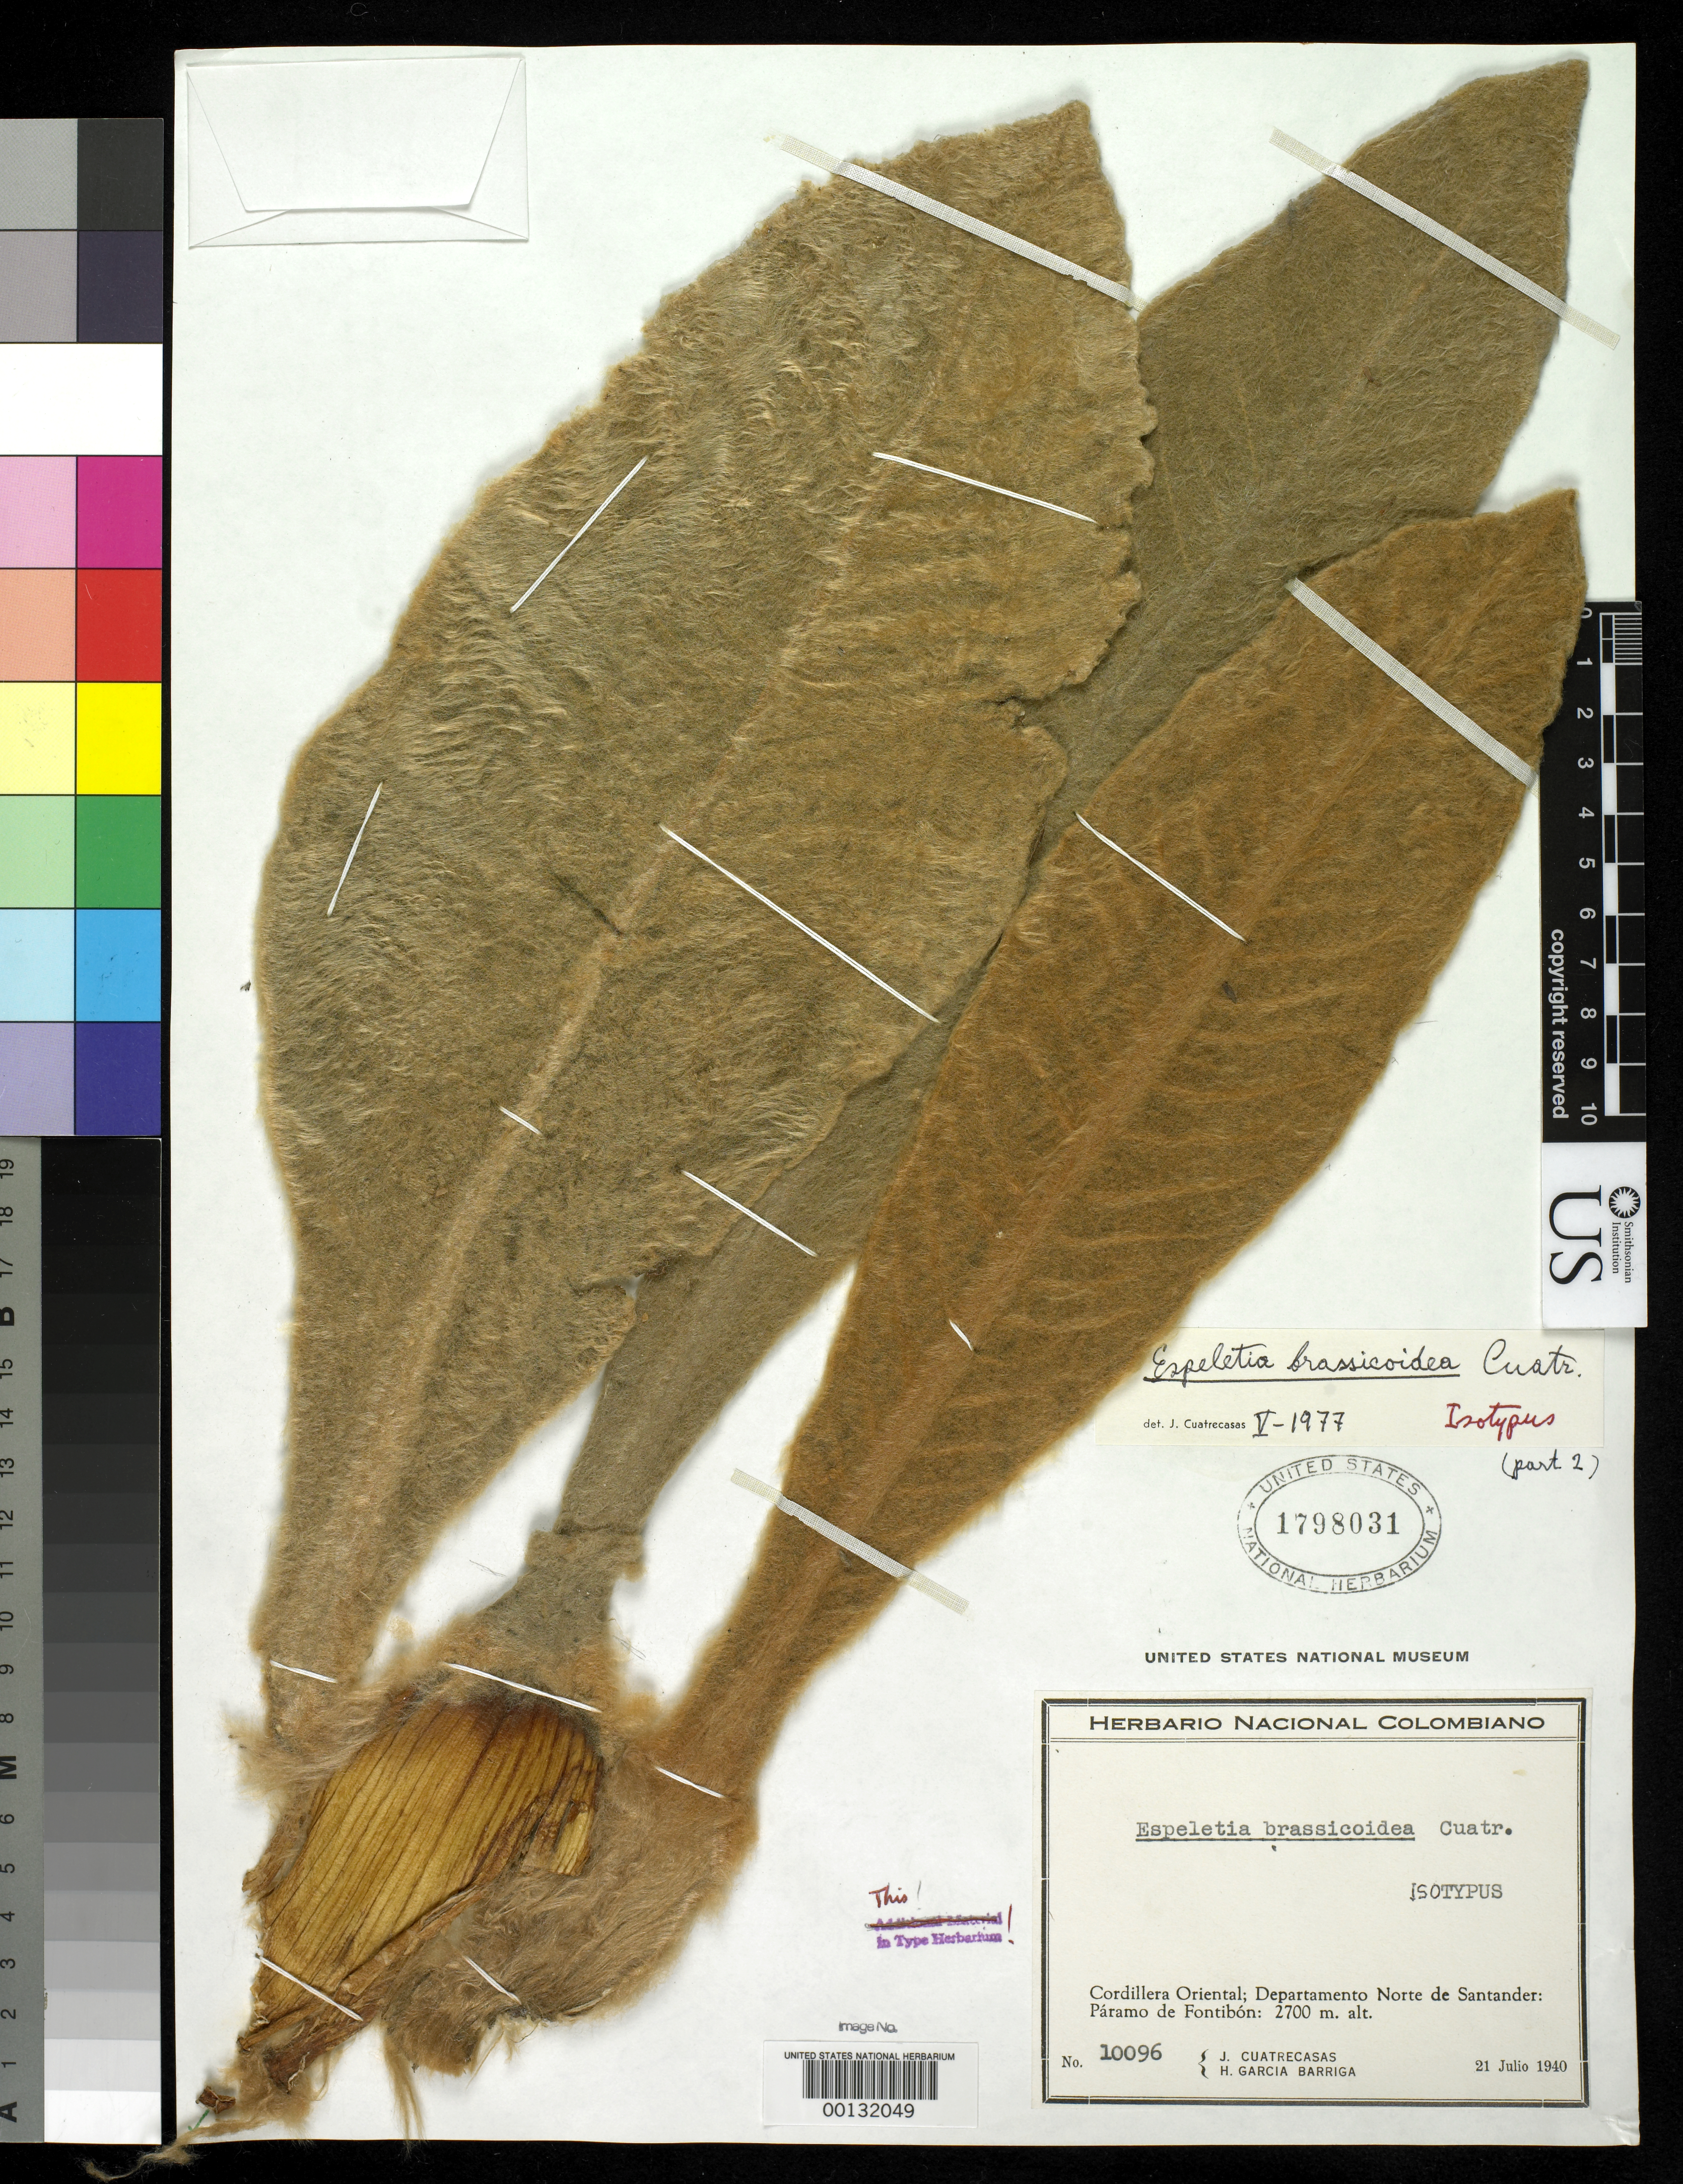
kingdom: Plantae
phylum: Tracheophyta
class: Magnoliopsida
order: Asterales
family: Asteraceae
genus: Espeletia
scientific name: Espeletia brassicoidea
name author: Cuatrec.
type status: Isotype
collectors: J. Cuatrecasas & H. García Barriga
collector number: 10096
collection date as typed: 21 Jul 1940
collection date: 1940-07-21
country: Colombia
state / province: Norte de Santander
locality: Páramo de Fontibon, Cordillera Oriental.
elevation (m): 2700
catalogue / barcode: US 1798031